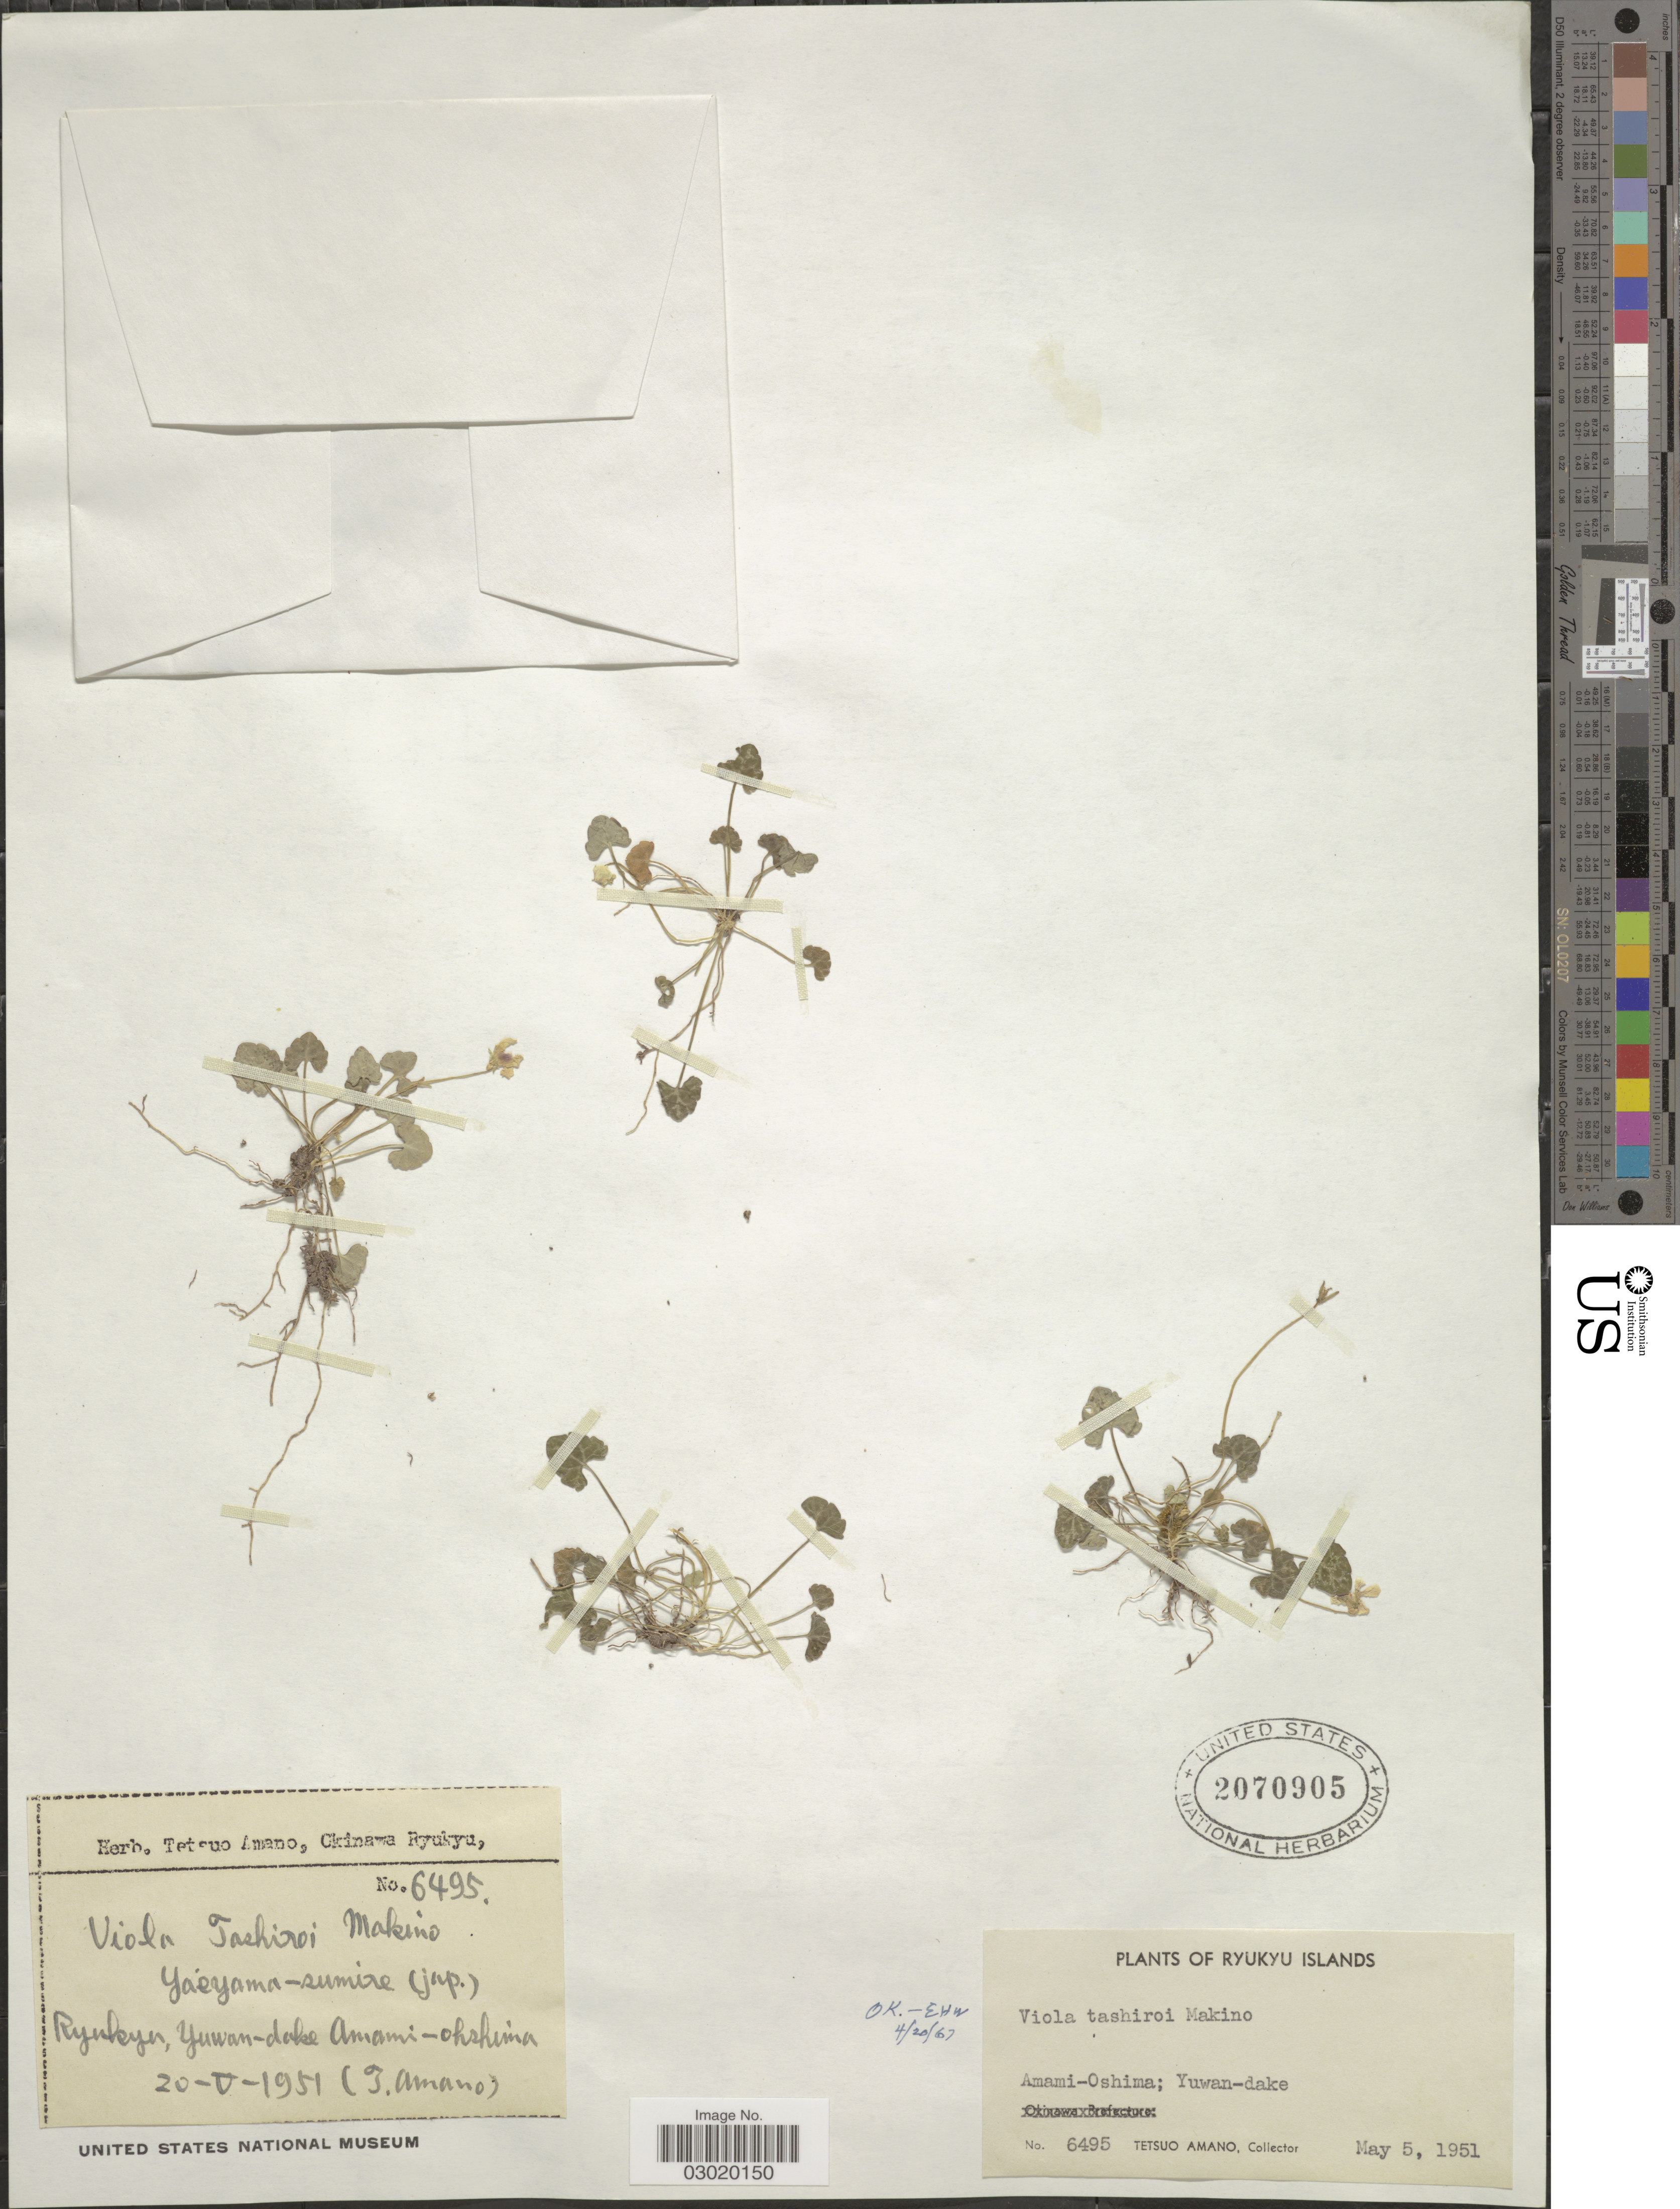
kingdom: Plantae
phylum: Tracheophyta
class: Magnoliopsida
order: Malpighiales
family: Violaceae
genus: Viola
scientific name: Viola tashiroi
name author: Makino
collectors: T. Amano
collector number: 6495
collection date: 1951-05-05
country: Japan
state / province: Okinawa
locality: Amami-Oshima; Yuwan-dake, Ryukyu, Yuwan-dake.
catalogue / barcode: US 2070905